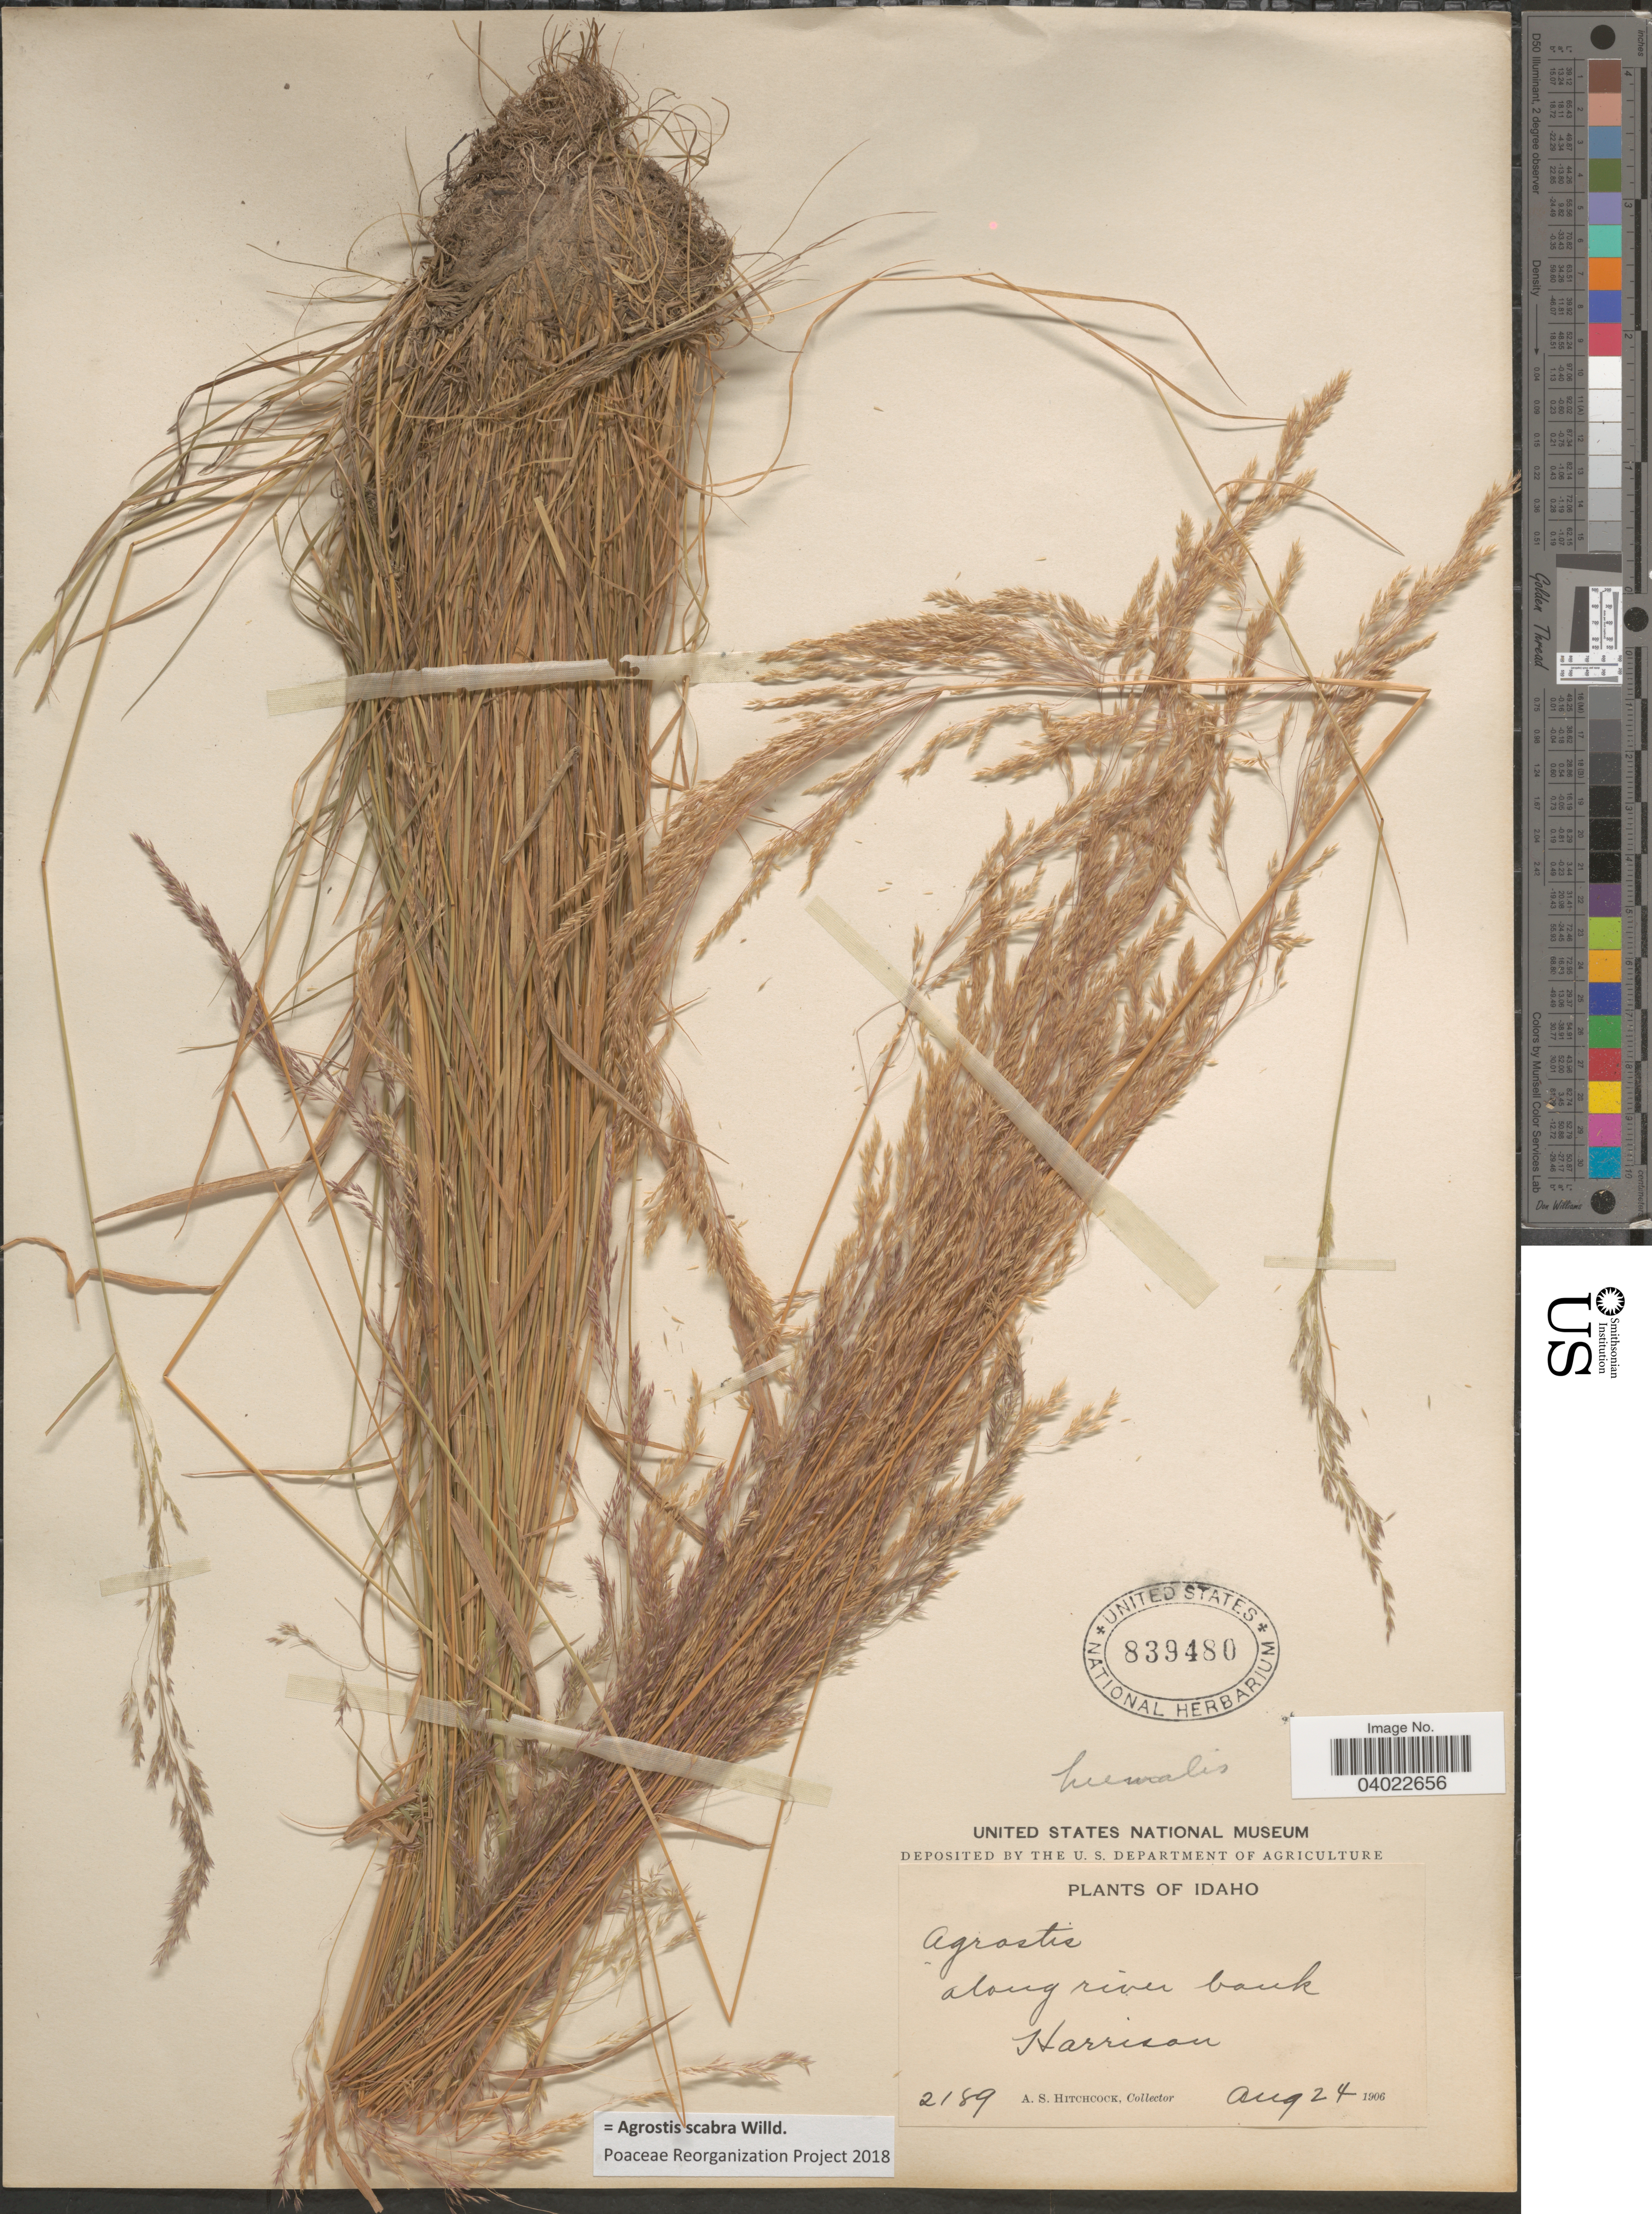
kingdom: Plantae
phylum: Tracheophyta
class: Liliopsida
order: Poales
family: Poaceae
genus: Agrostis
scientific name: Agrostis scabra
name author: Willd.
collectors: A. S. Hitchcock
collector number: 2189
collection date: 1906-08-24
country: United States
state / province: Idaho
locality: Along river bank Harrison.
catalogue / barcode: US 839480